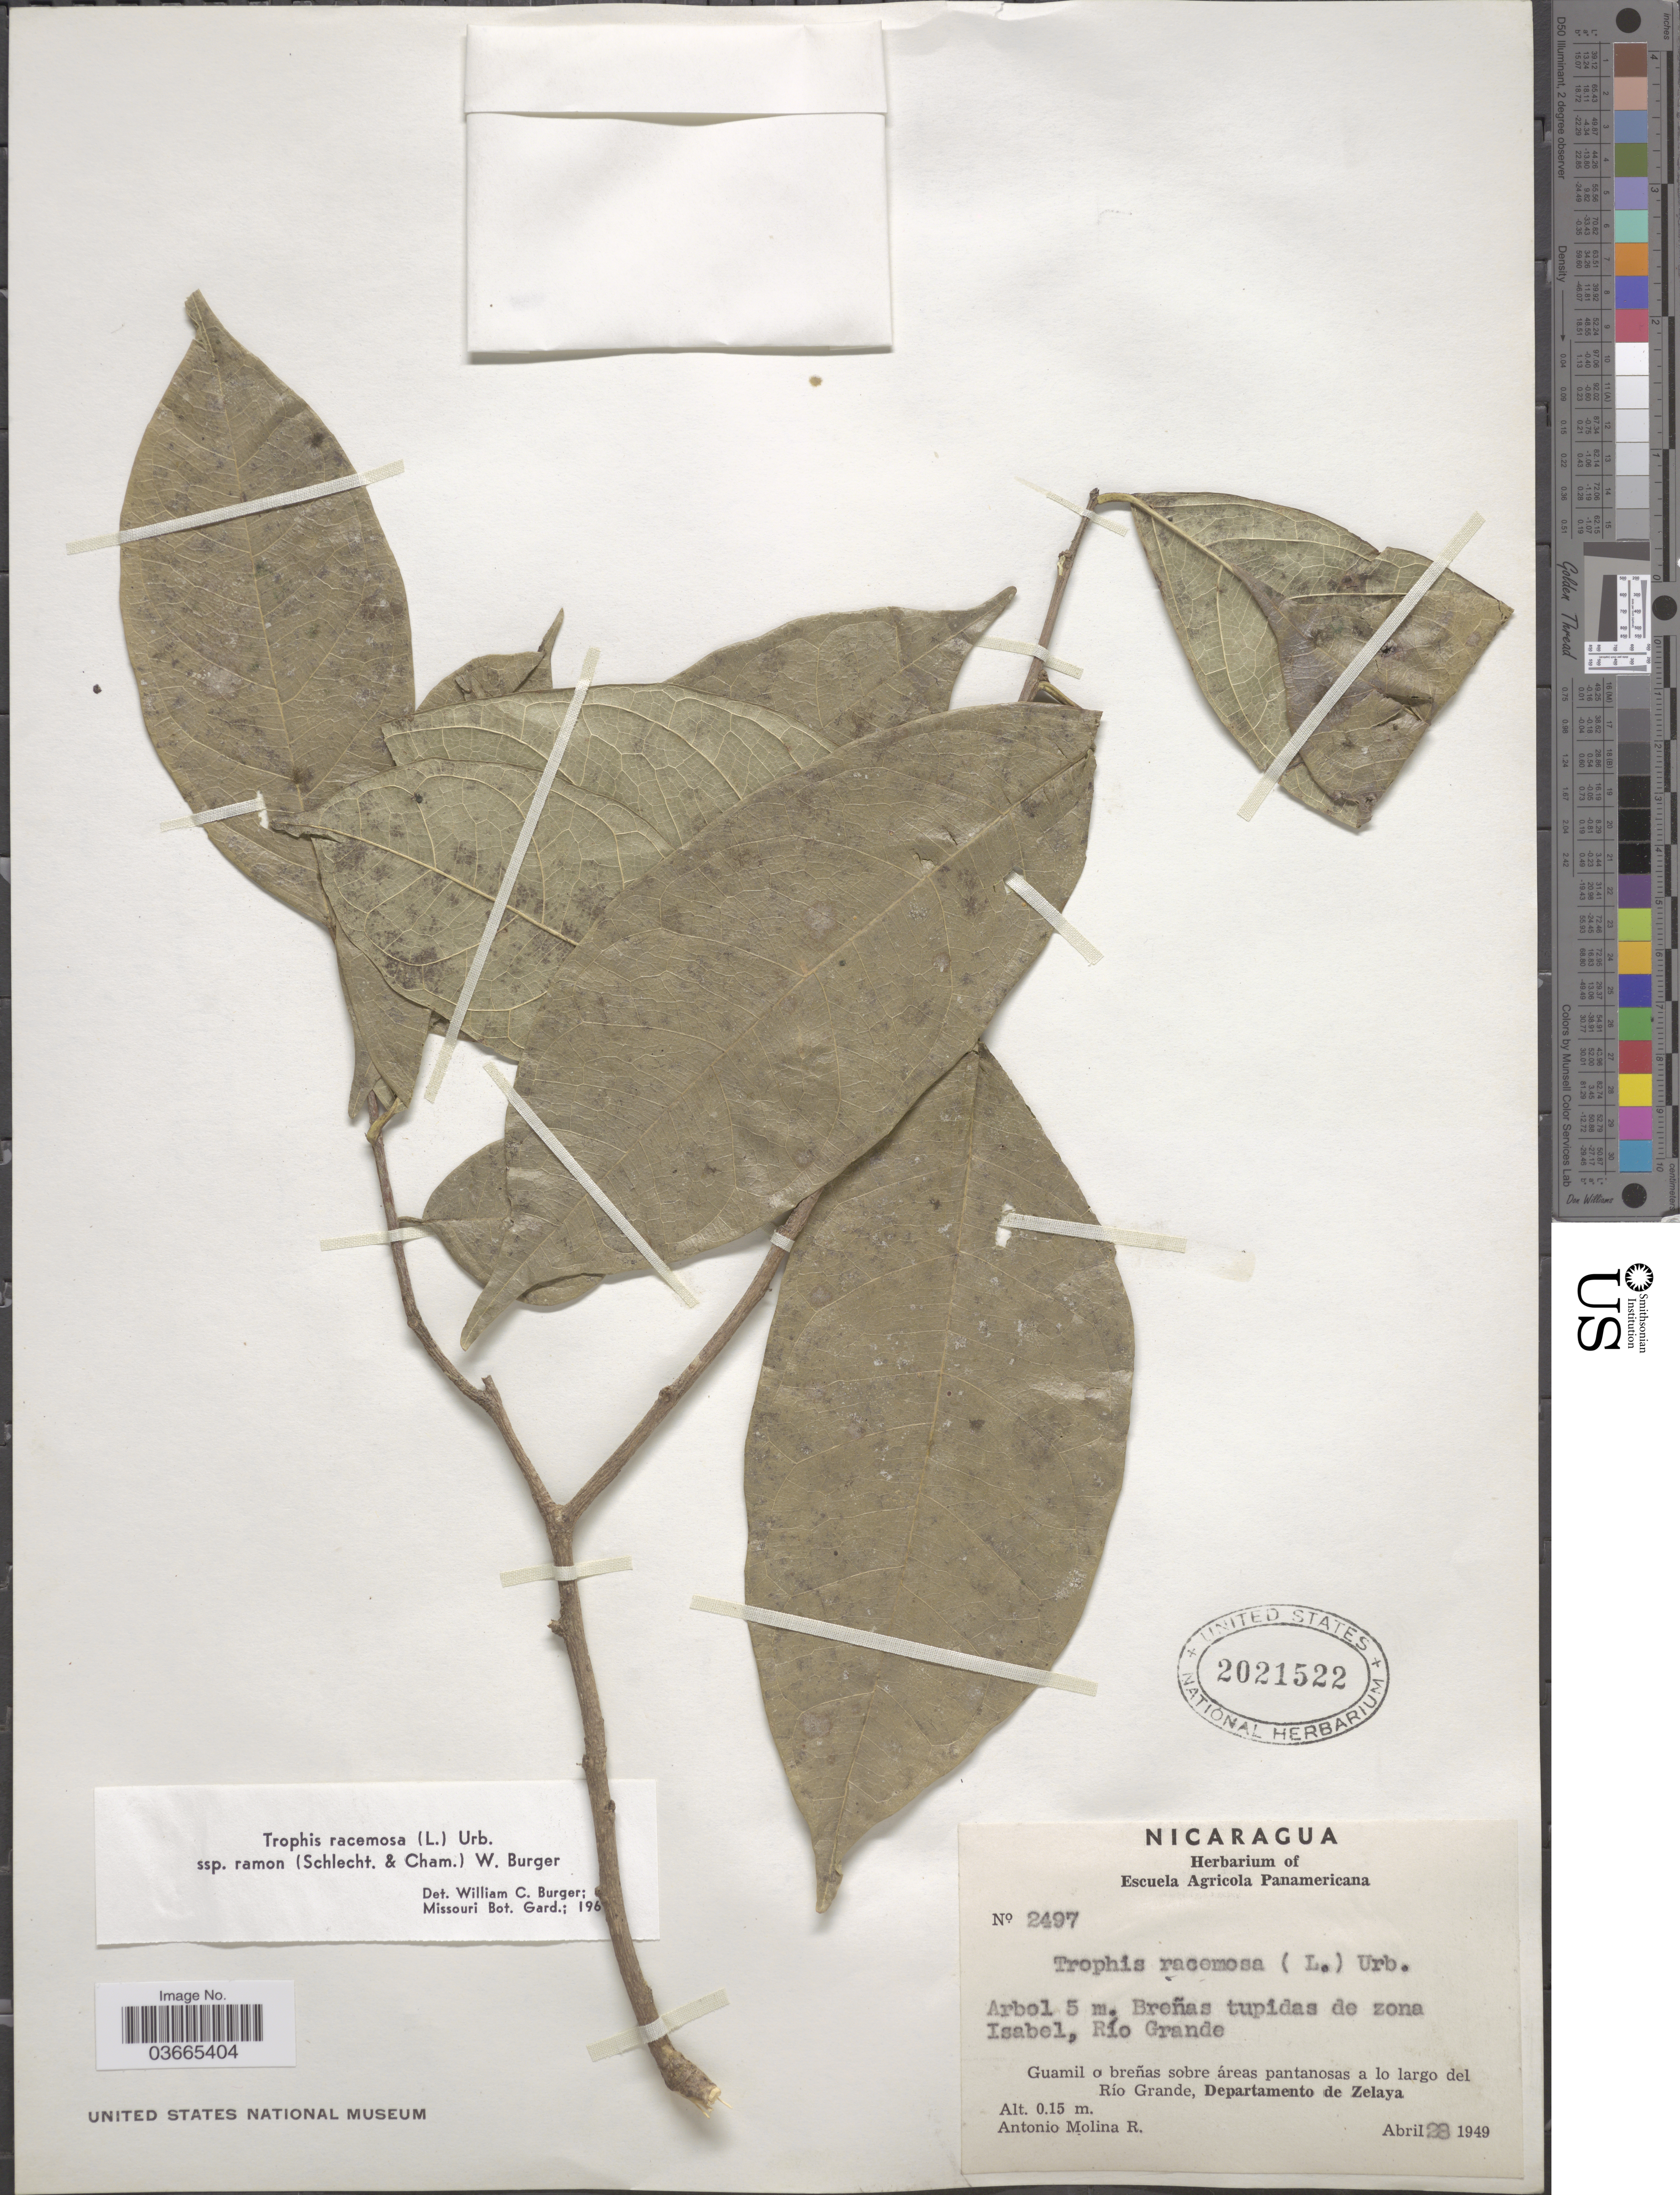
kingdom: Plantae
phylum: Tracheophyta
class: Magnoliopsida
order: Rosales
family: Moraceae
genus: Trophis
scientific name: Trophis racemosa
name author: (L.) Urb.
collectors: A. Molina R.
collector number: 2497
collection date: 1949-04-28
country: Nicaragua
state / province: Atlántico Sur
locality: Breñas tupides de zona Isabel, Río Grande. Guamil o breñas sobre áreas pantanosas a lo largo del Río Grande, Departamento de Zelaya.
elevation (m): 0.15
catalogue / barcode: US 2021522